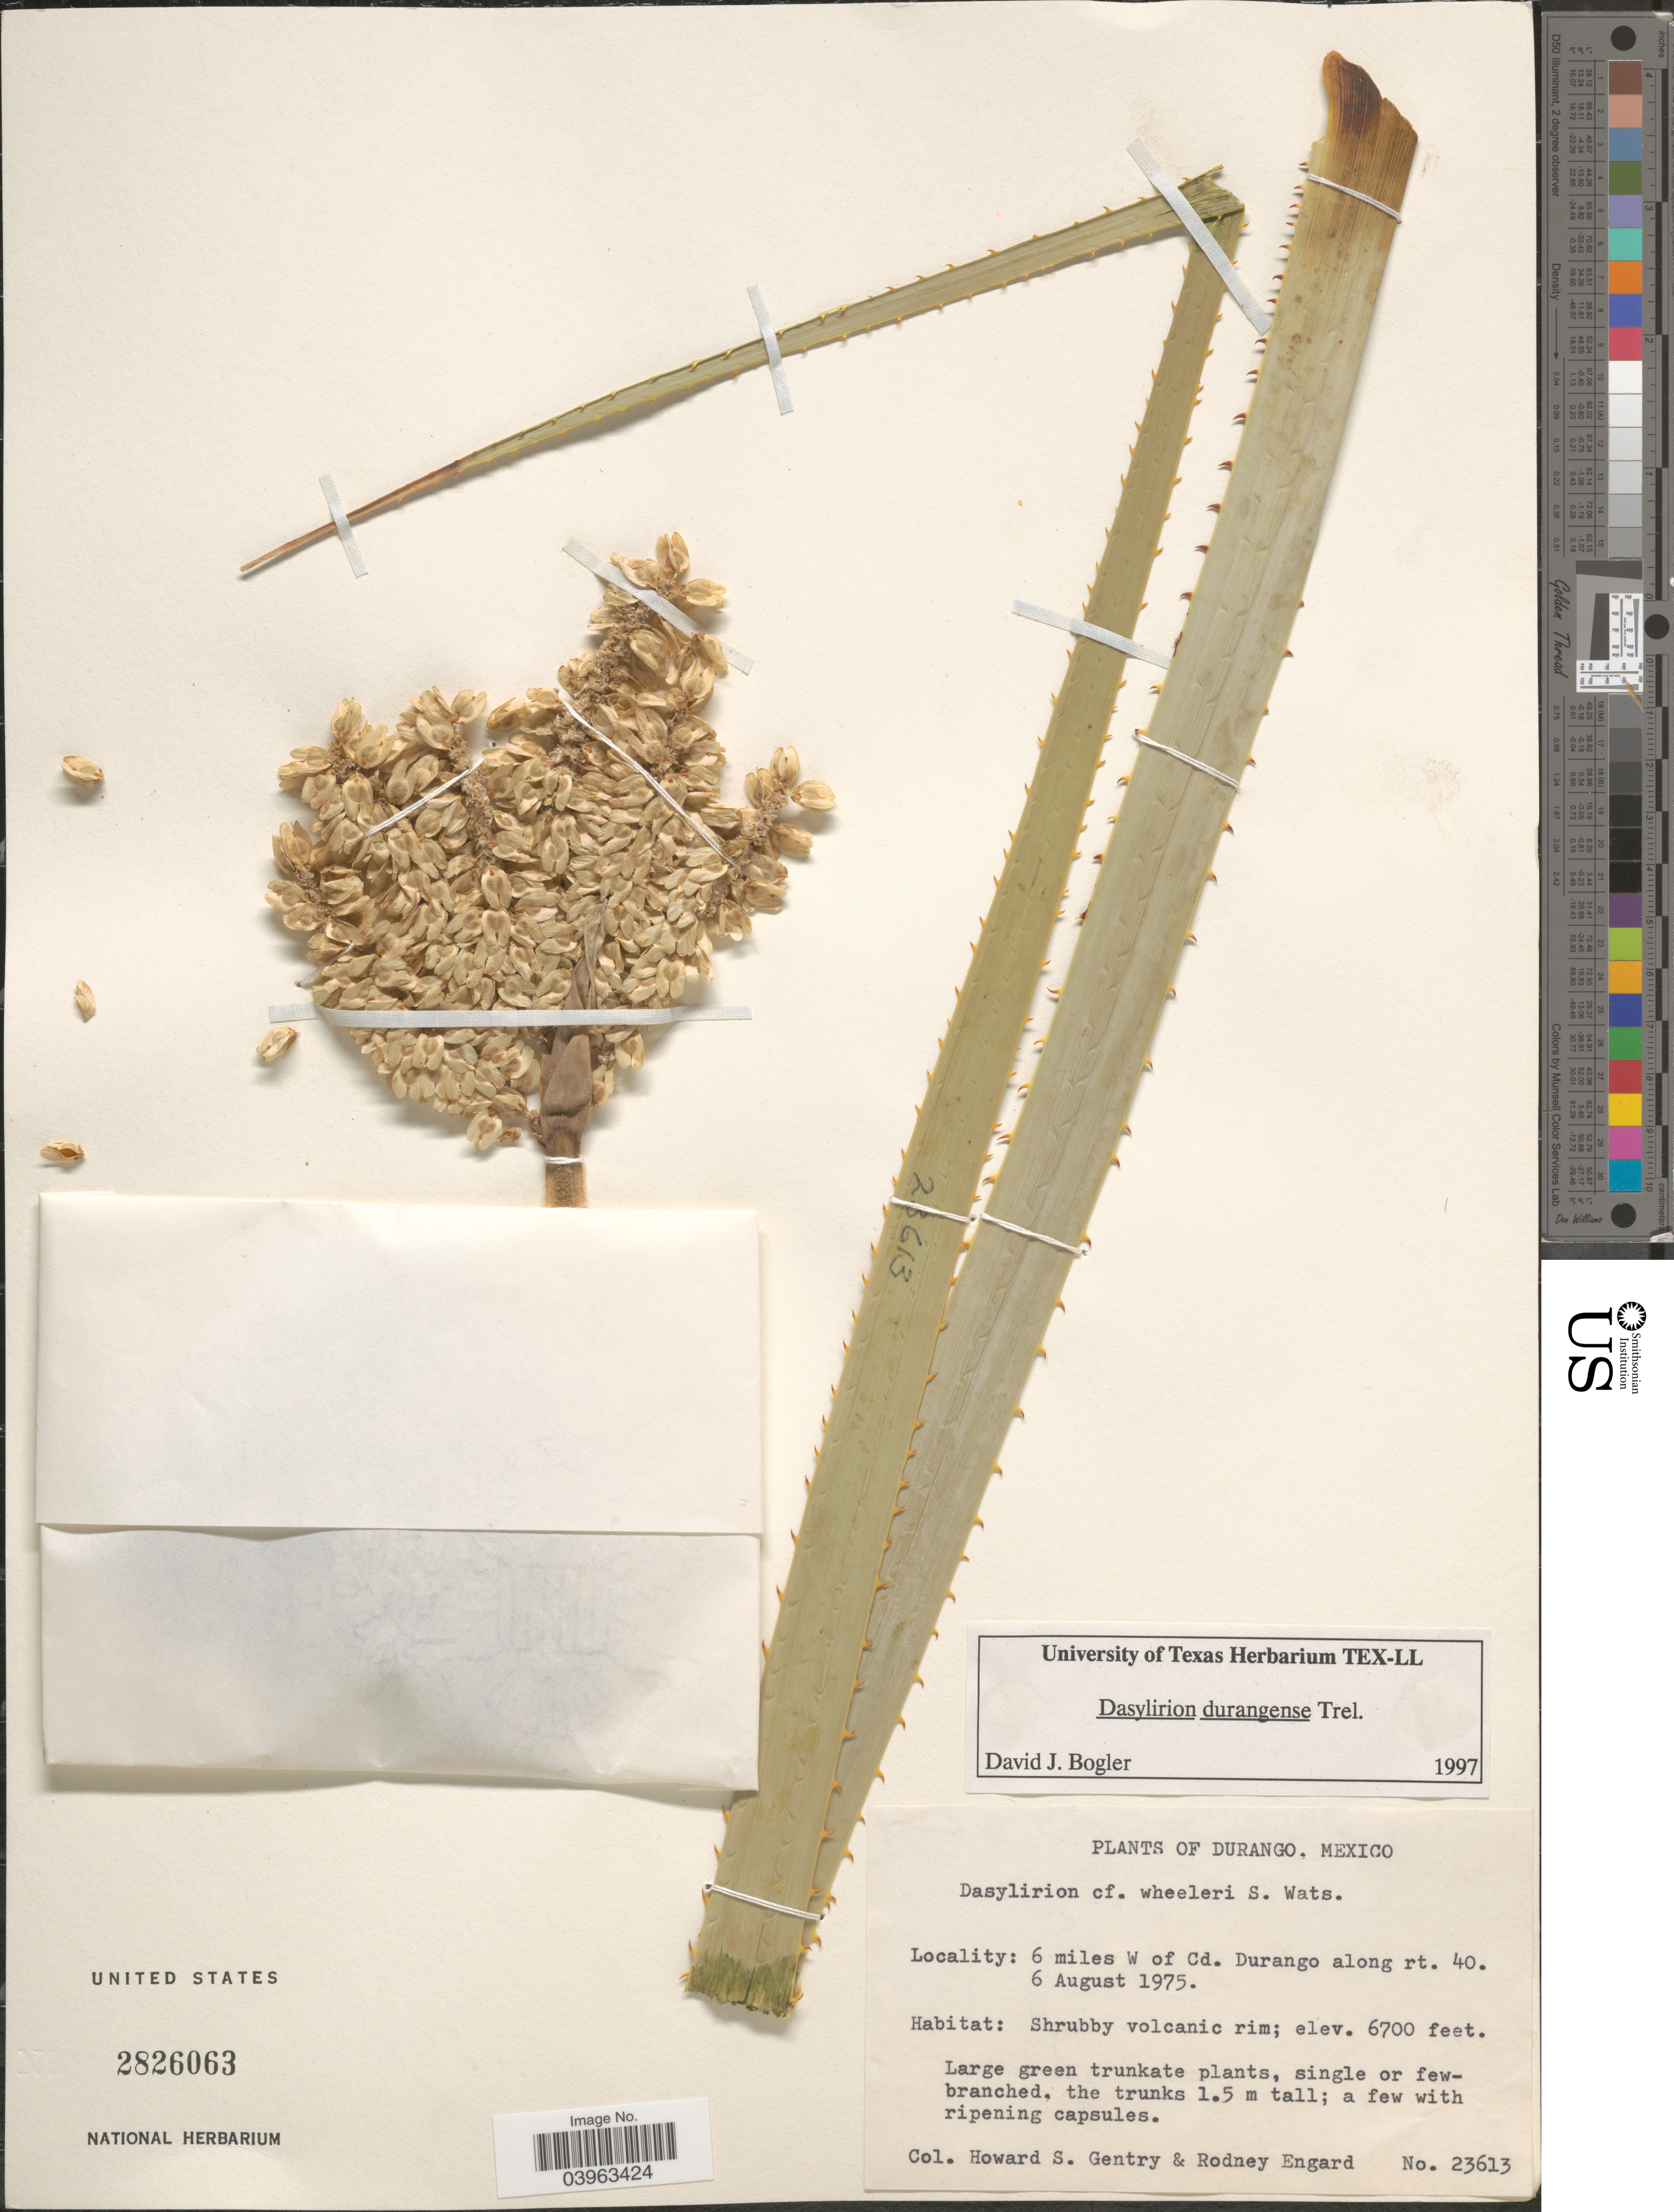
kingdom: Plantae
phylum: Tracheophyta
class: Liliopsida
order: Asparagales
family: Asparagaceae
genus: Dasylirion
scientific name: Dasylirion durangense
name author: Trel.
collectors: H. S. Gentry & R. Engard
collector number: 23613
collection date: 1975-08-06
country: Mexico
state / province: Durango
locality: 6 miles W. of Cd. Durango along rt. 40.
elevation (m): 2042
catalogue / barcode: US 2826063